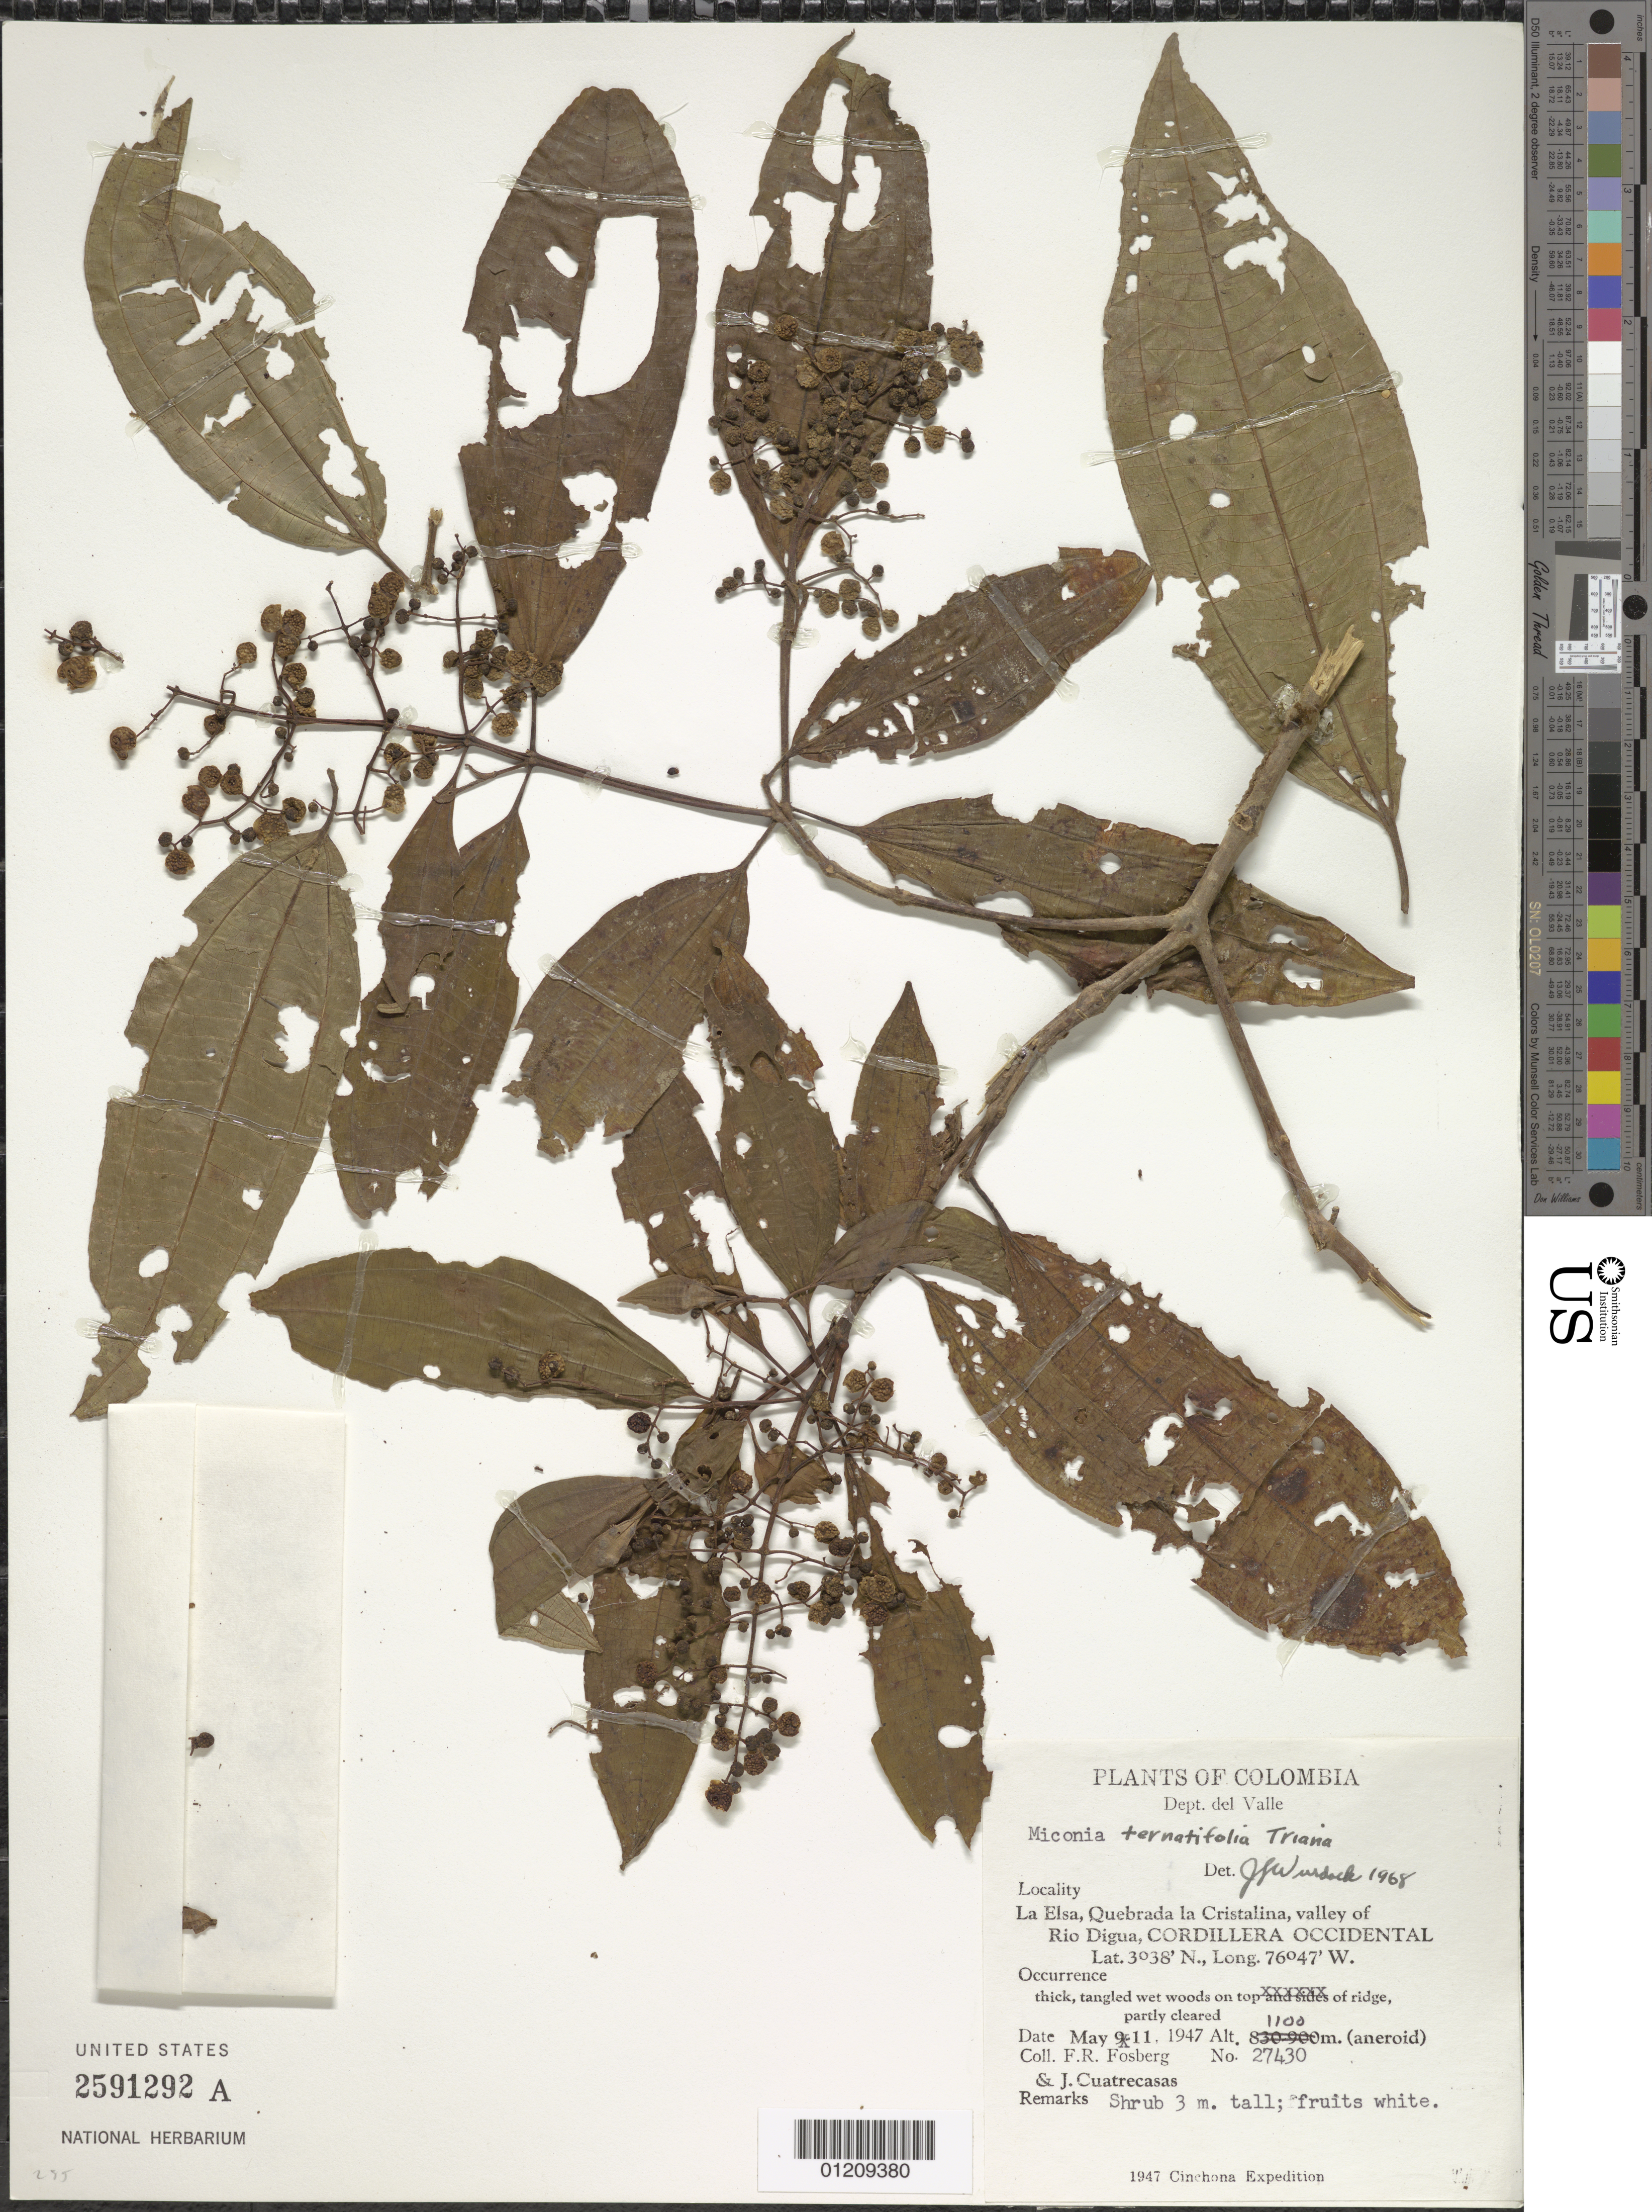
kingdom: Plantae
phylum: Tracheophyta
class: Magnoliopsida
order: Myrtales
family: Melastomataceae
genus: Miconia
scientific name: Miconia ternatifolia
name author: Triana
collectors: F. R. Fosberg & J. Cuatrecasas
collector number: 27430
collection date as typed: May 1947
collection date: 1947-05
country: Colombia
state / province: Cauca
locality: La Elsa, Quebrada la Cristalina, valley of Rio Digua, Cordillera Occidental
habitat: thick, tangled wet woods on top of ridge, partly cleared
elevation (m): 1100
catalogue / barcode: US 2591292A